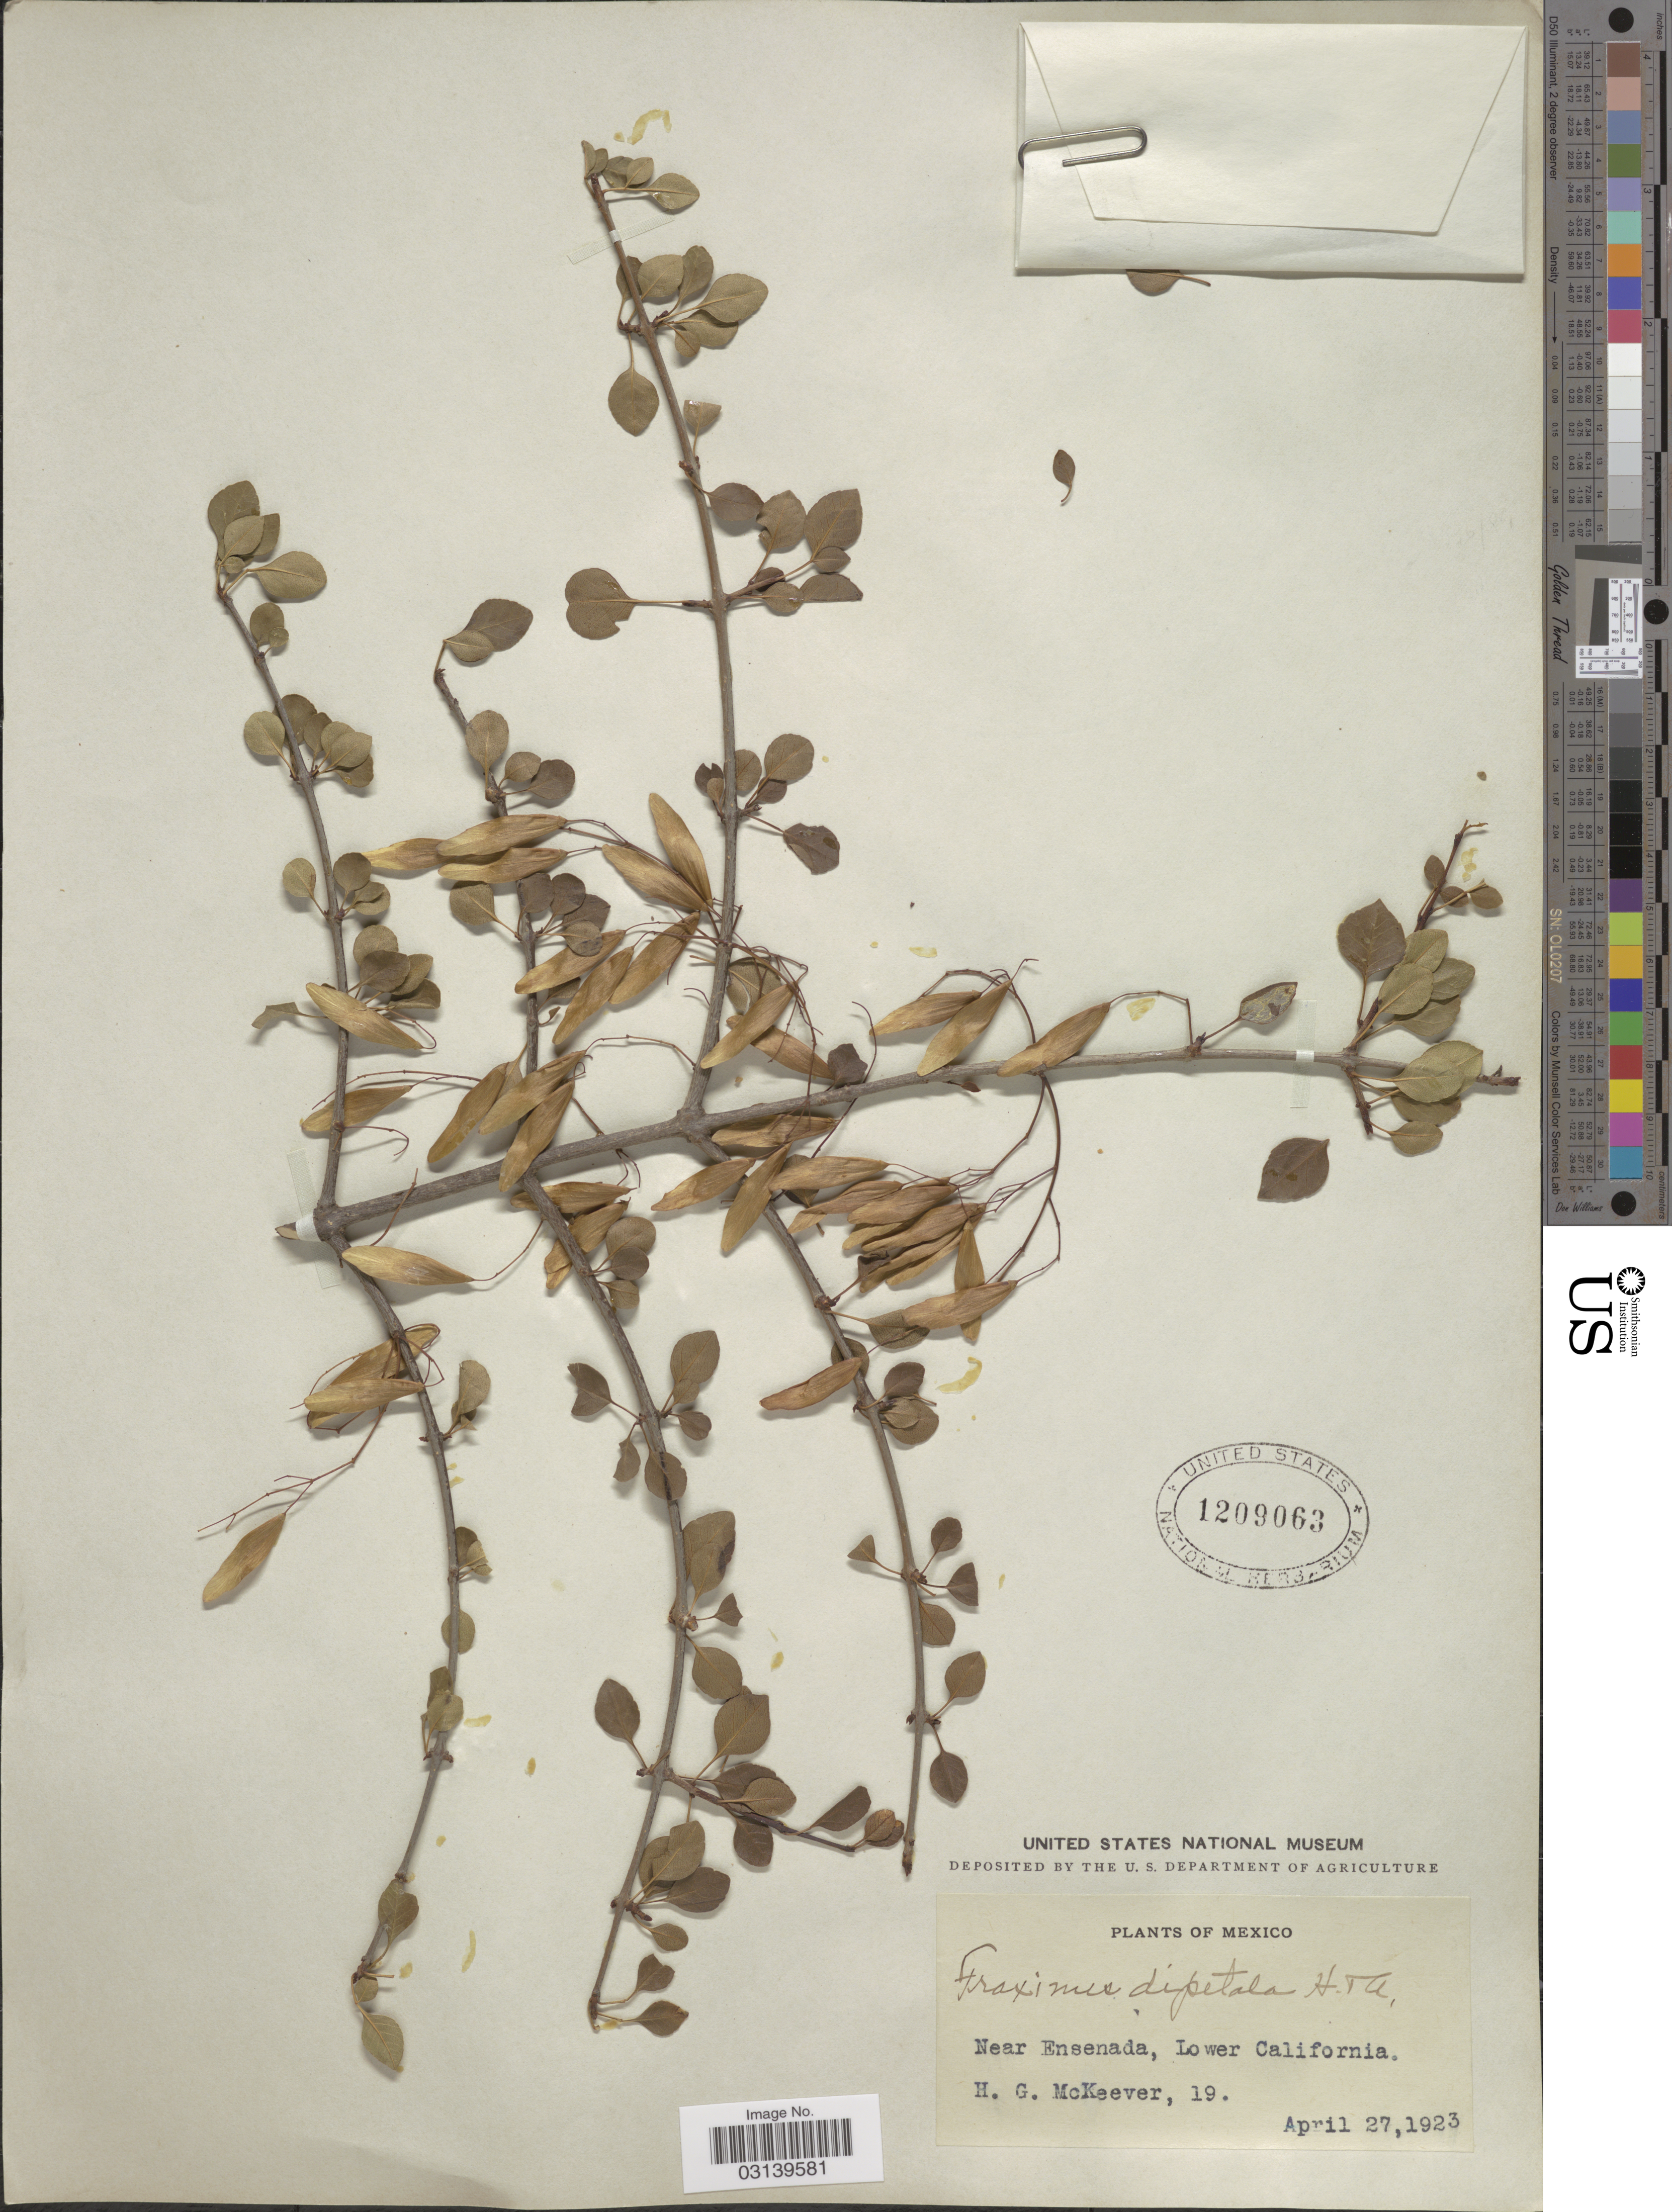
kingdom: Plantae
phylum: Tracheophyta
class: Magnoliopsida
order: Lamiales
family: Oleaceae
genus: Fraxinus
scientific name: Fraxinus dipetala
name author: Hook. & Arn.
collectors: H. McKeever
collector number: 19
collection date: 1923-04-27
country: Mexico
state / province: Baja California Norte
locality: Near Ensenada, Lower California.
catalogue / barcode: US 1209063